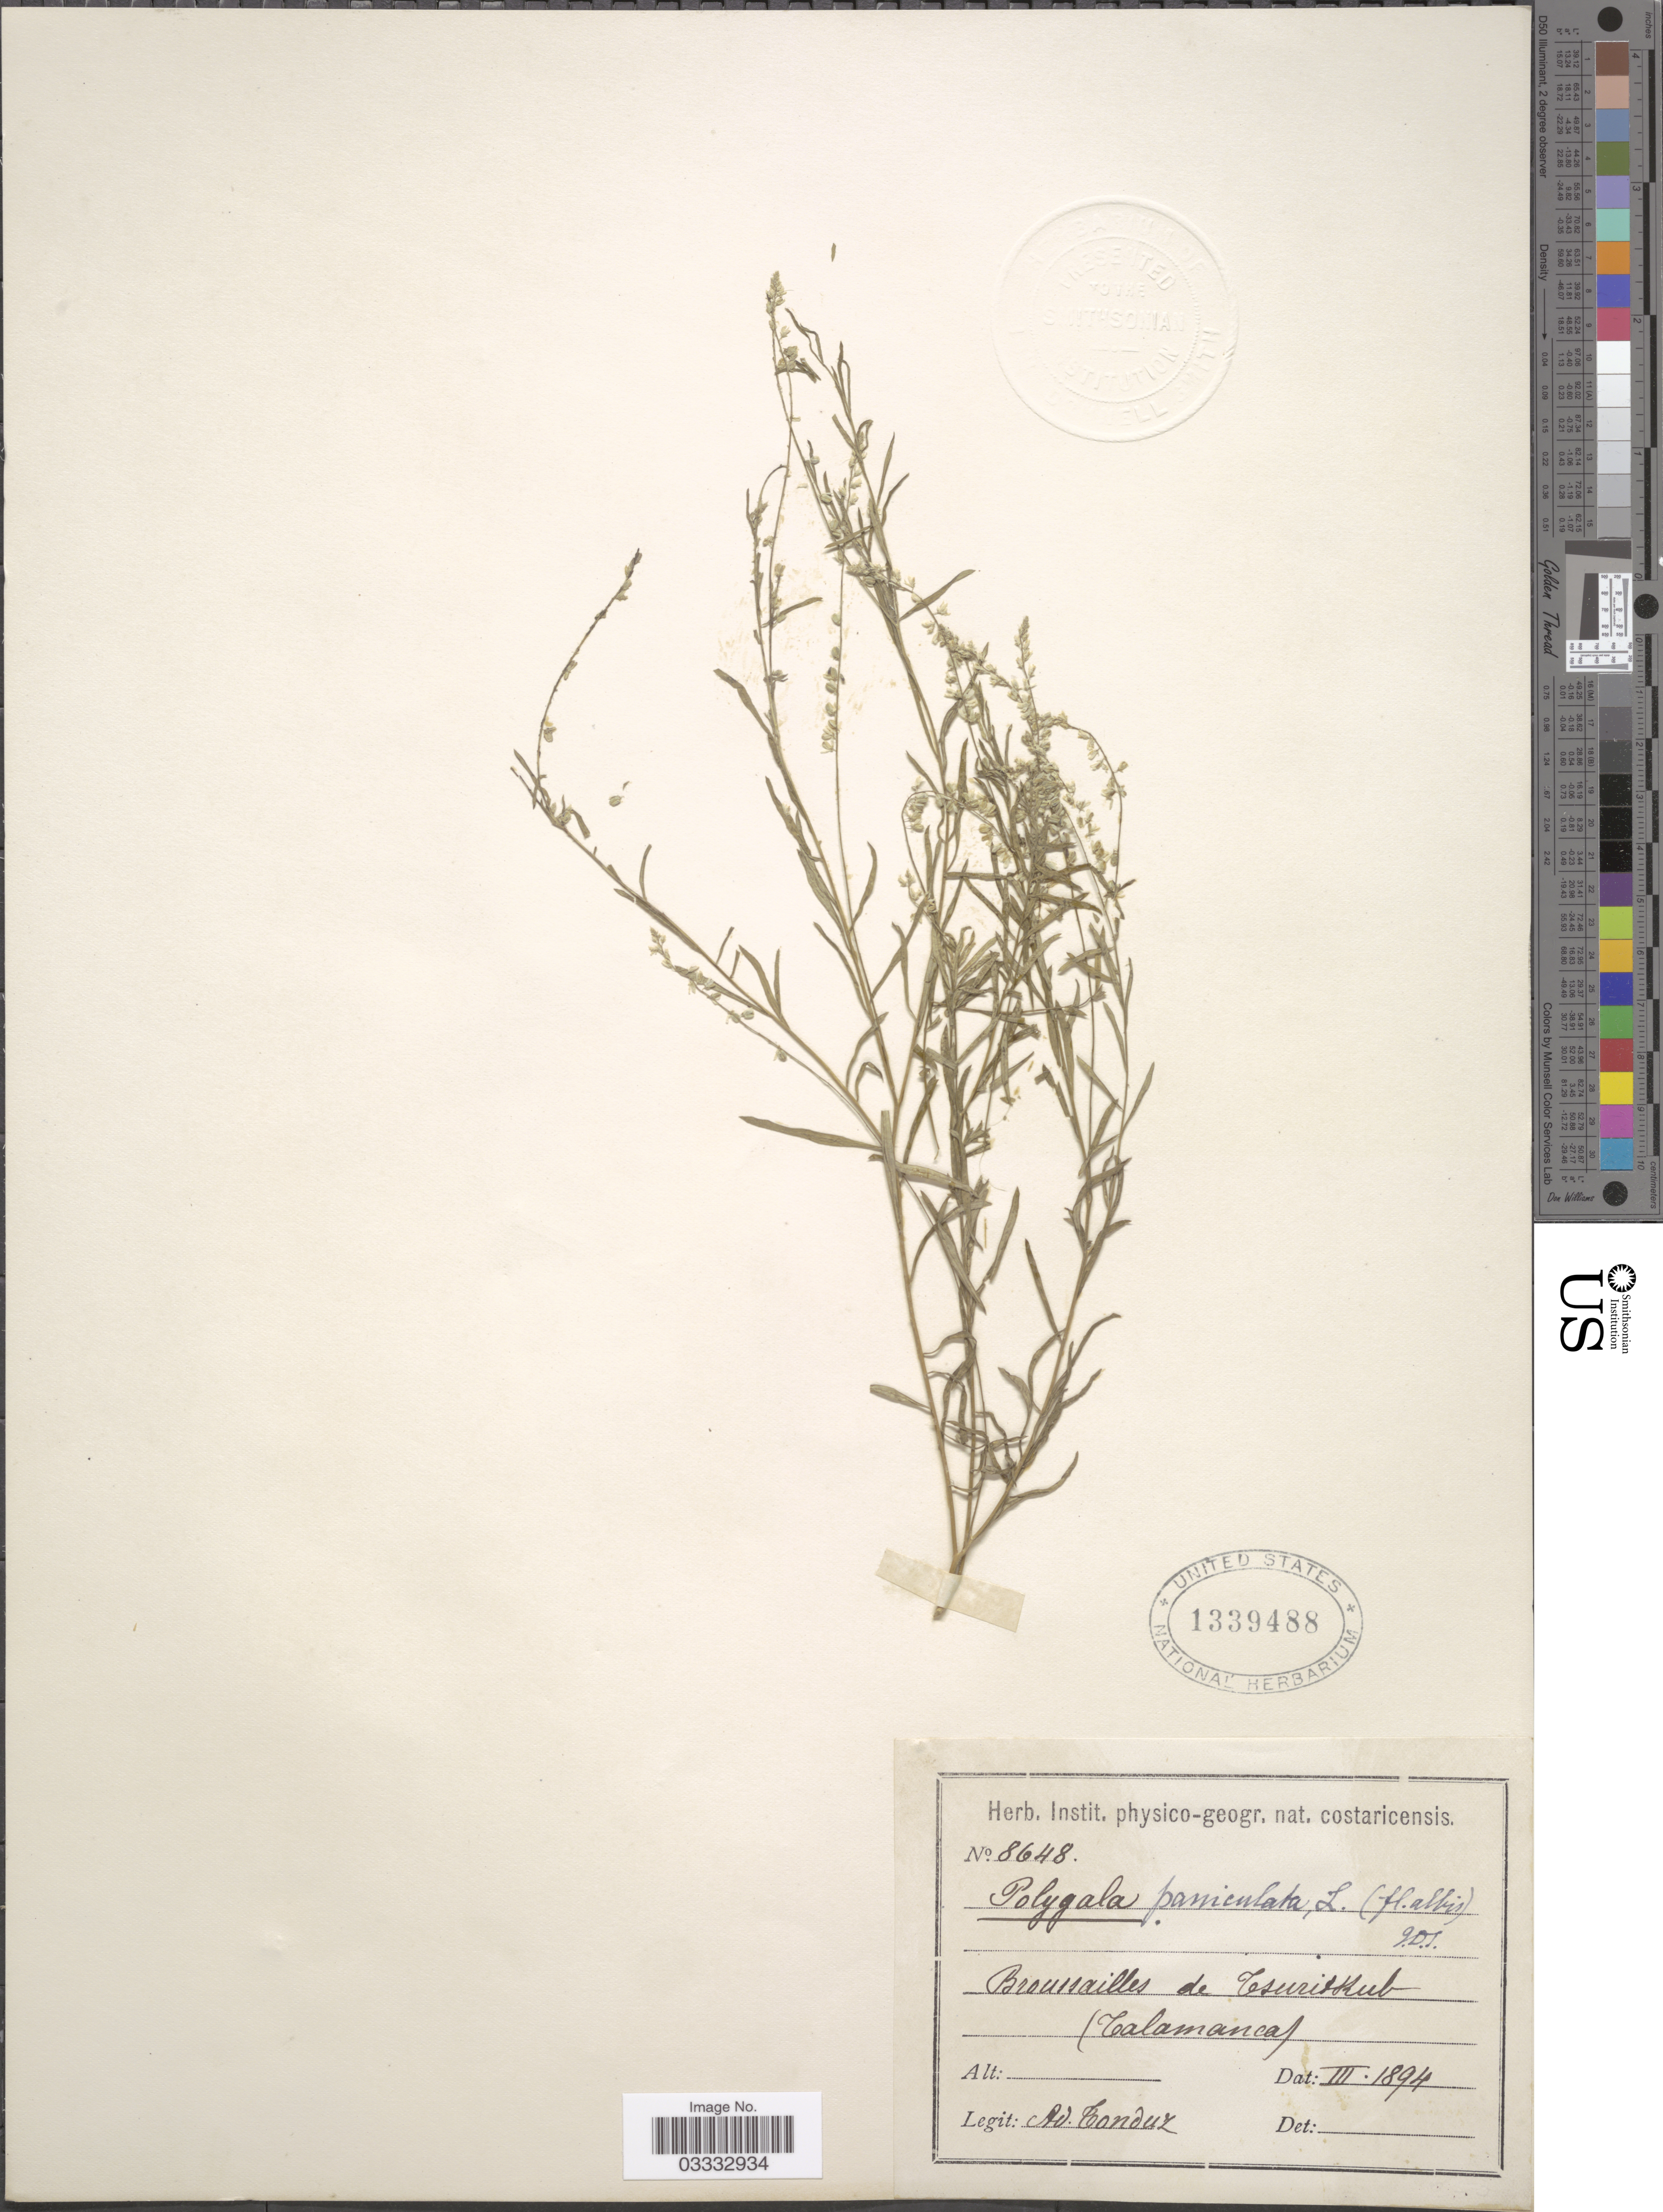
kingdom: Plantae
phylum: Tracheophyta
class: Magnoliopsida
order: Fabales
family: Polygalaceae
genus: Polygala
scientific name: Polygala paniculata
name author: L.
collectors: A. Tonduz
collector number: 8648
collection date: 1894-03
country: Costa Rica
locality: Broussailles de TsuritKub (Talamanca).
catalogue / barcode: US 1339488